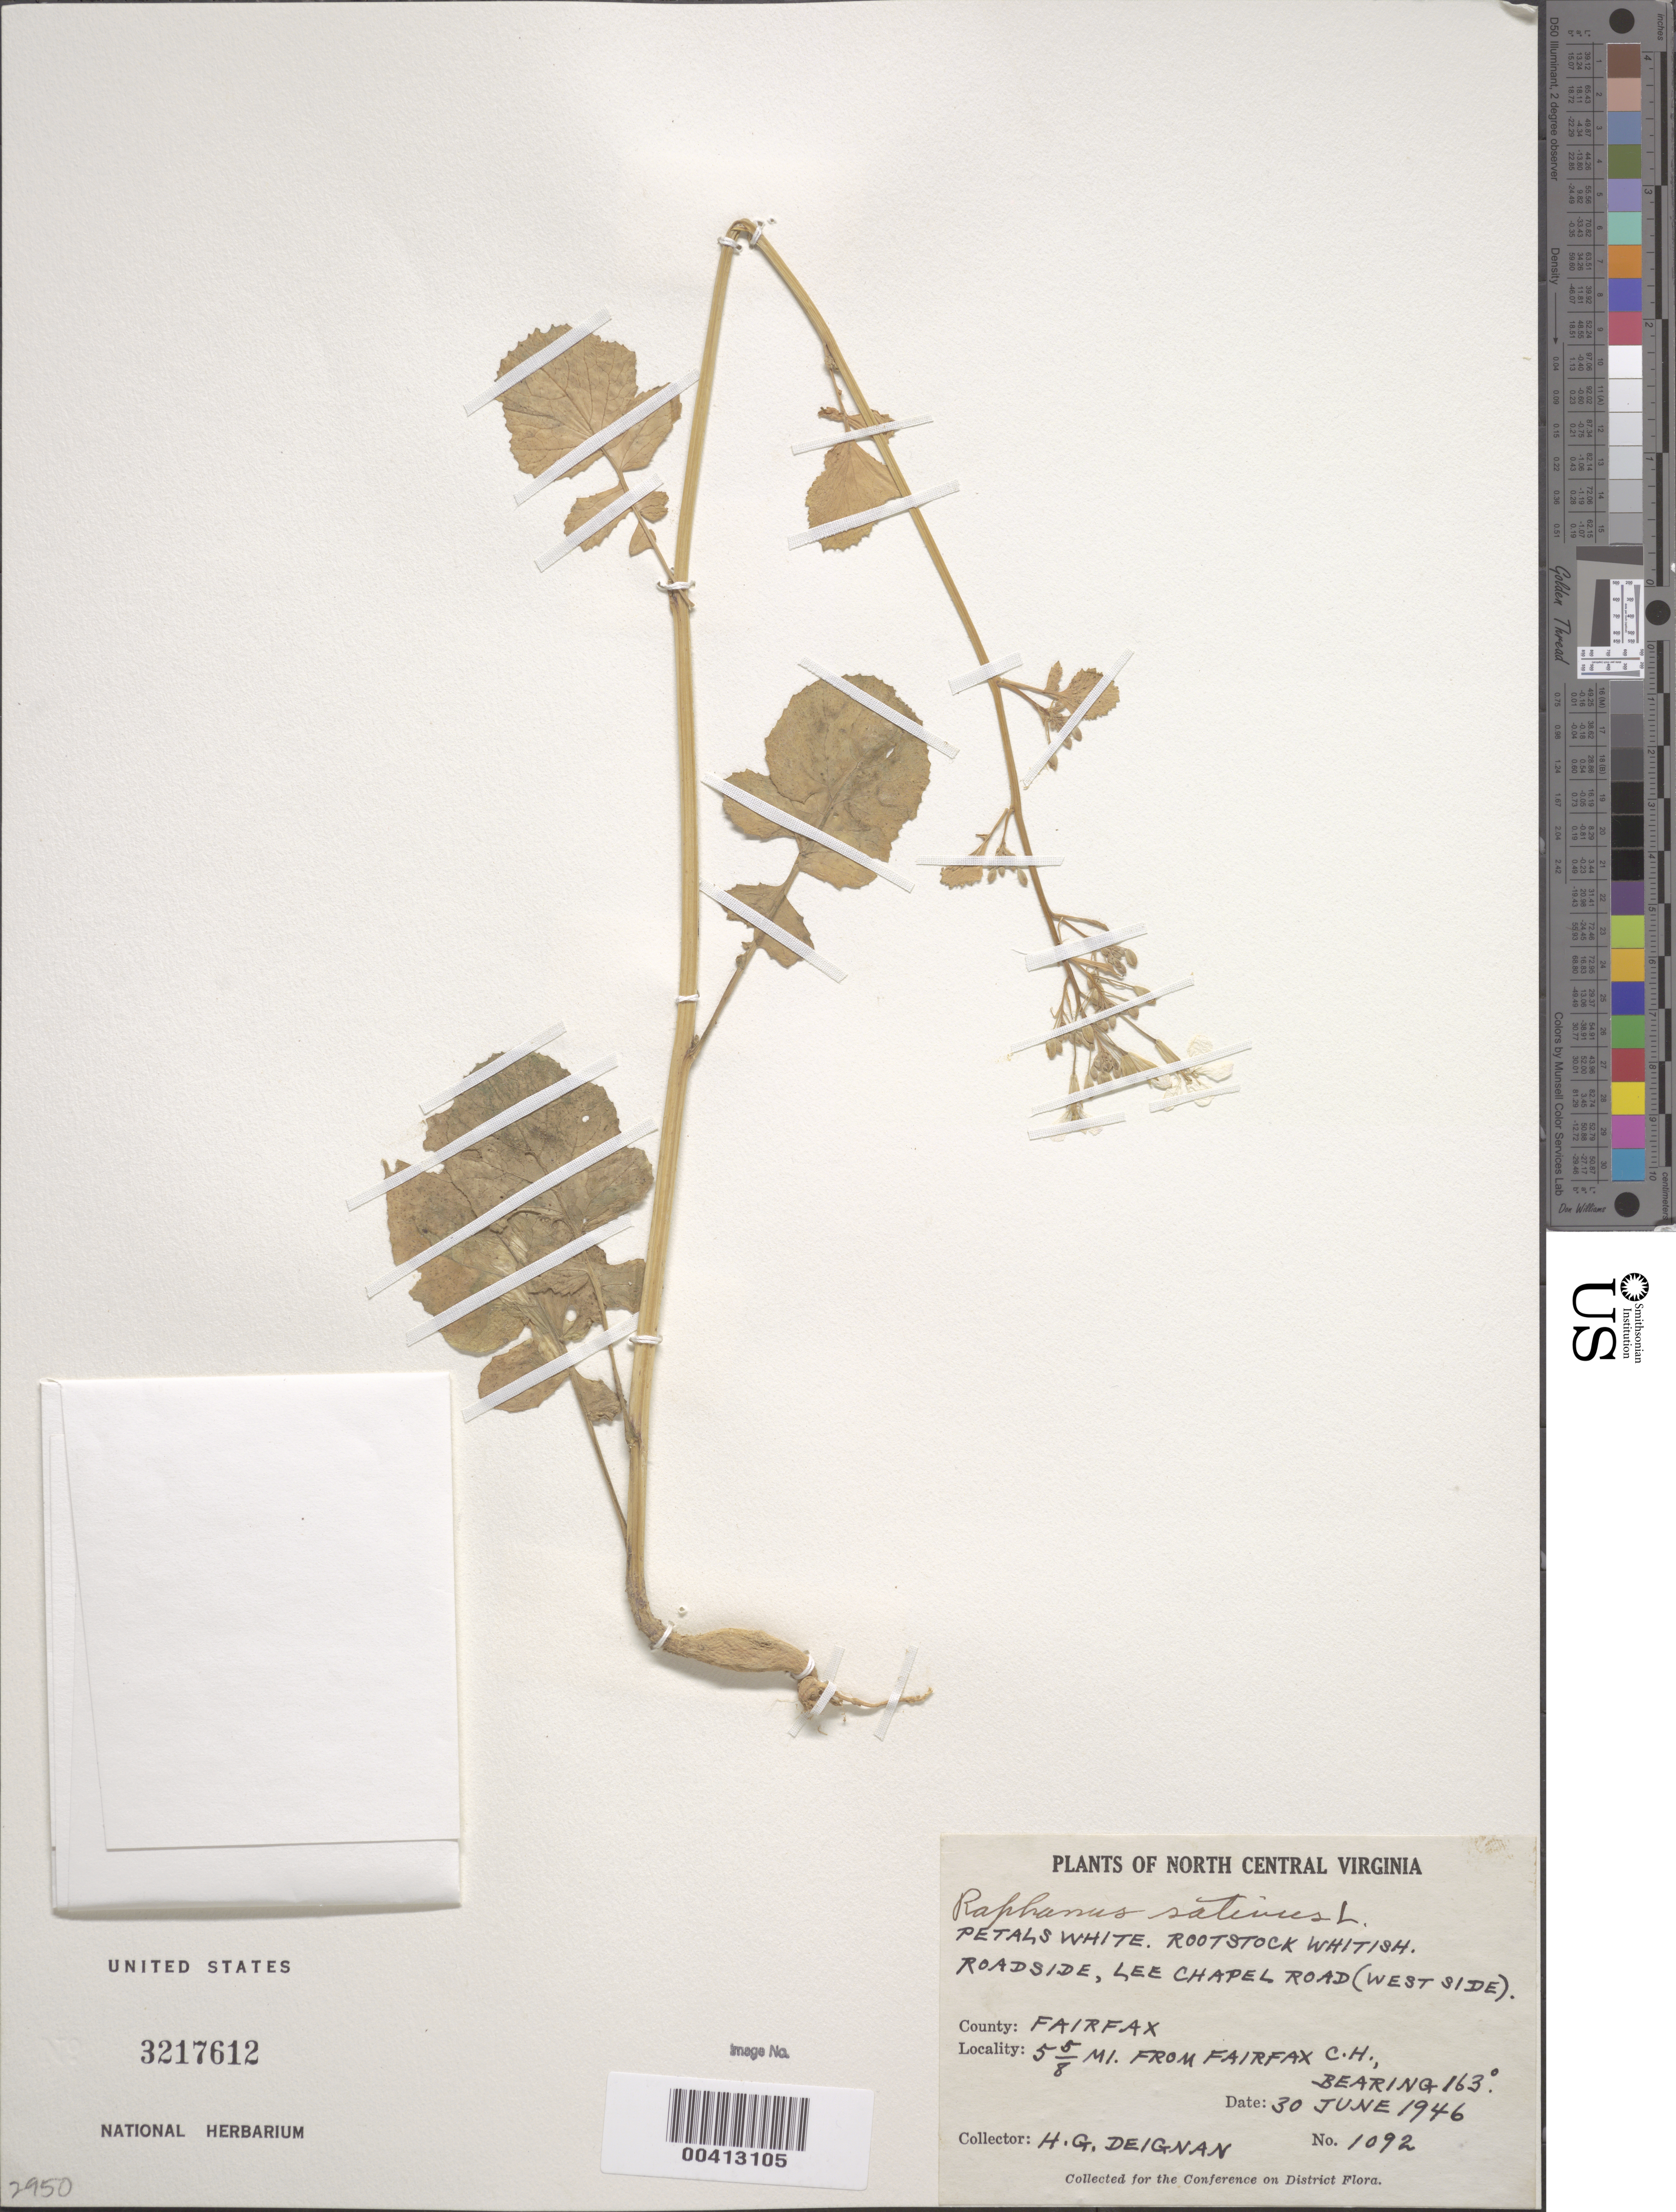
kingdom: Plantae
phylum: Tracheophyta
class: Magnoliopsida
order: Brassicales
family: Brassicaceae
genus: Raphanus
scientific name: Raphanus sativus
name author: L.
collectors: H. Deignan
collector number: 1092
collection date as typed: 30 Jun 1946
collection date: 1946-06-30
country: United States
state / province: Virginia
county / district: Fairfax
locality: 5 5/8 mi. from Fairfax County Courthouse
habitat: Roadside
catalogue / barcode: US 3217612